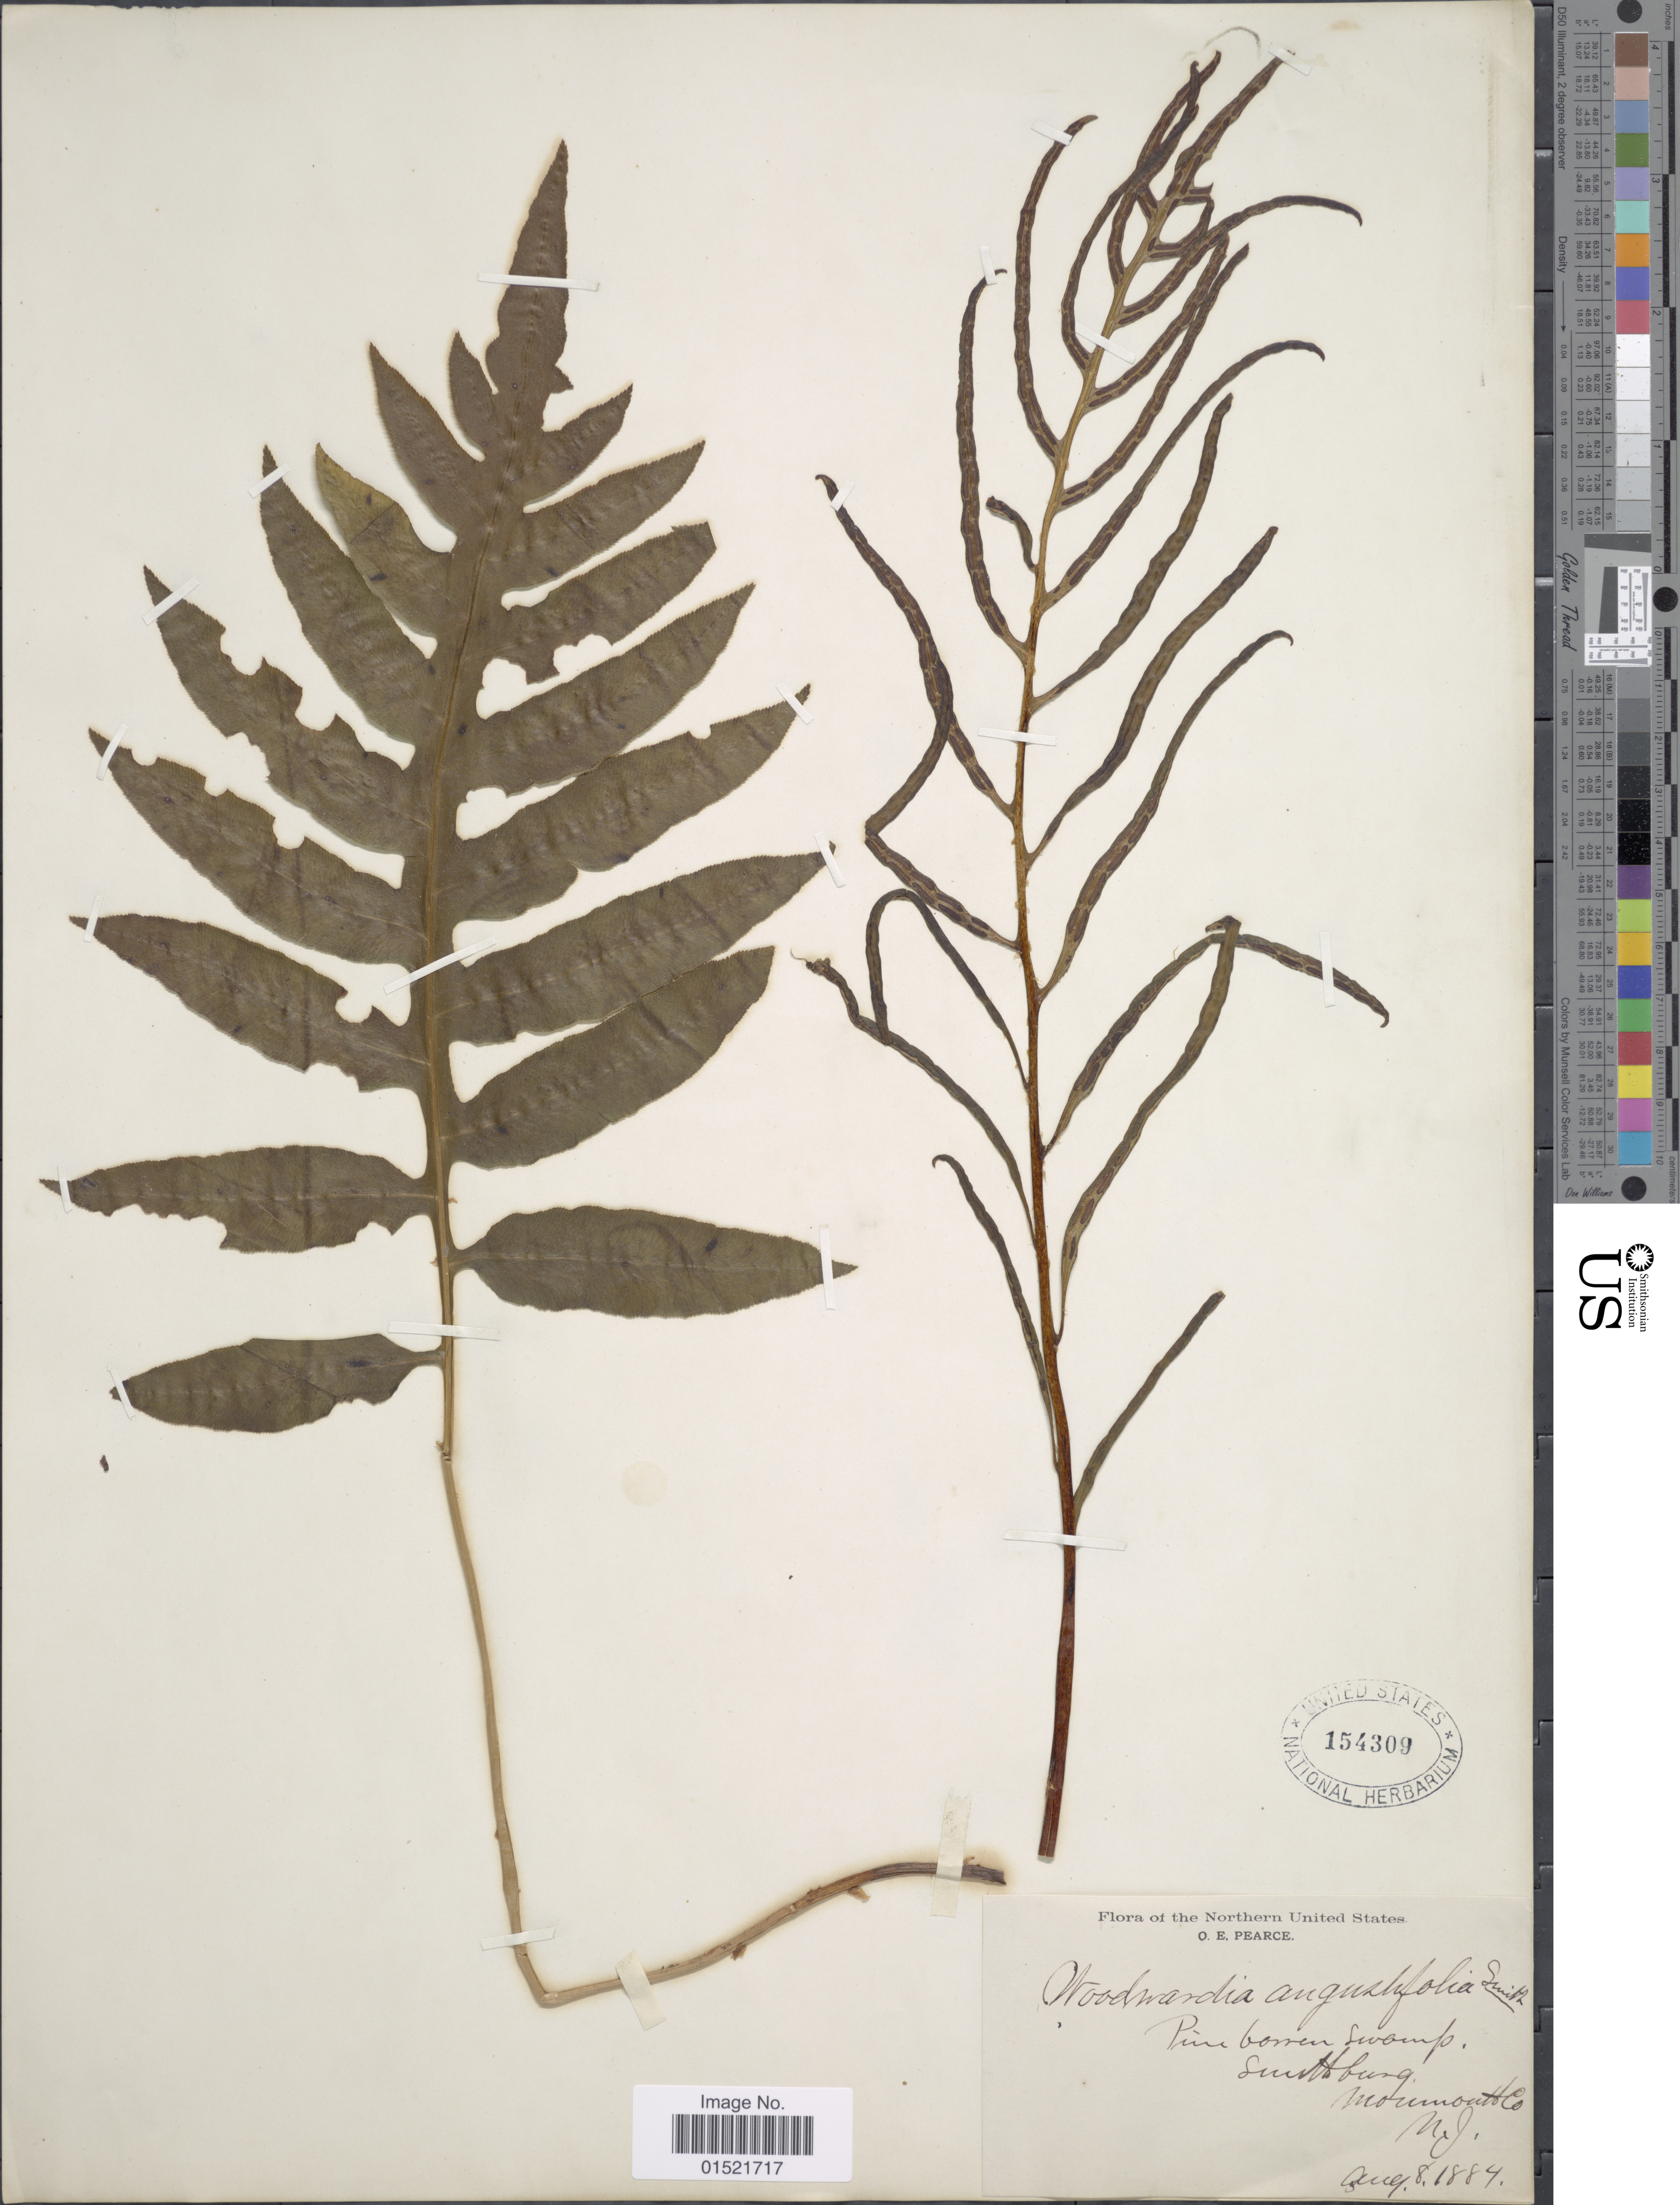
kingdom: Plantae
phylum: Tracheophyta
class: Polypodiopsida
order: Polypodiales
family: Blechnaceae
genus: Woodwardia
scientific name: Woodwardia areolata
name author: (L.) T. Moore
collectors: O. E. Pearce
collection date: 1884-08-08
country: United States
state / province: New Jersey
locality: Pimbonen swamp, Smittburg, Mourmouth Co.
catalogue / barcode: US 154309